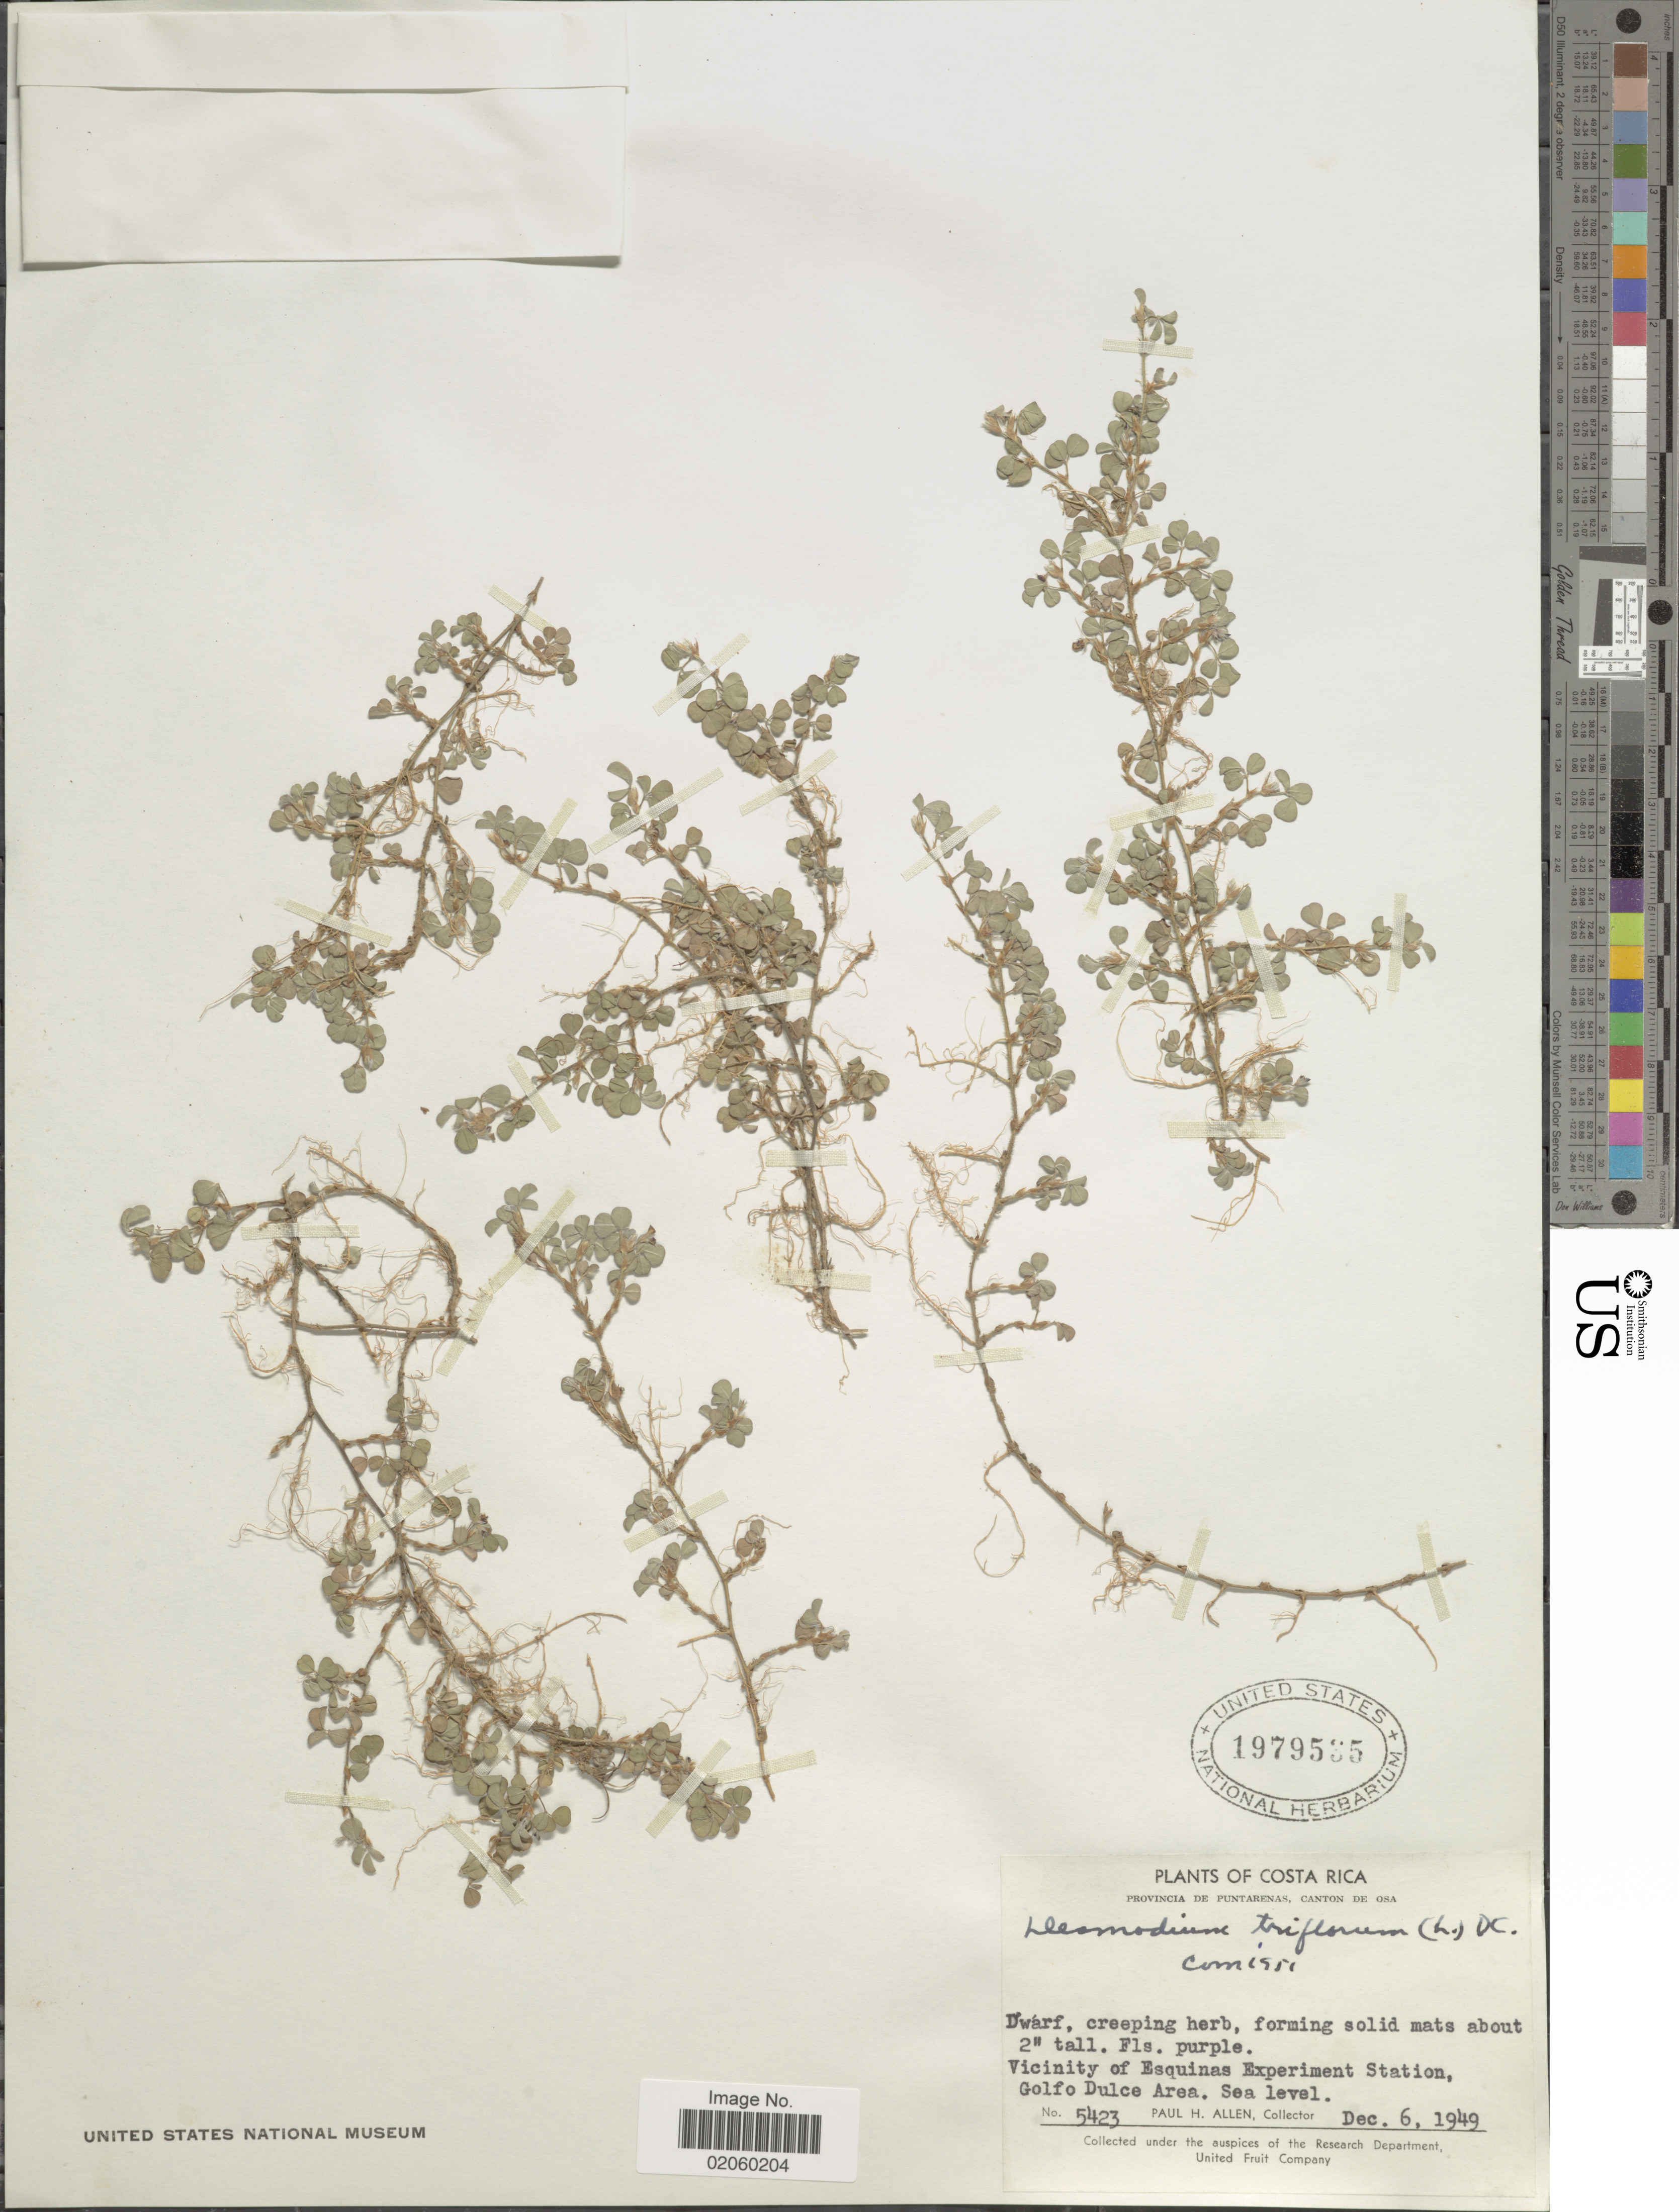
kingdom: Plantae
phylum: Tracheophyta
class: Magnoliopsida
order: Fabales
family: Fabaceae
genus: Grona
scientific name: Grona triflora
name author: (L.) H. Ohashi & K. Ohashi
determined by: Strong, Mark T., (BOT), Smithsonian Institution - National Museum of Natural History (UNITED STATES)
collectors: P. H. Allen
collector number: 5423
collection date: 1949-12-06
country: Costa Rica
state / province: Puntarenas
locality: Vicinity of Esquinas Experiment Station, Golfo Dulce Area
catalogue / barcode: US 1979535